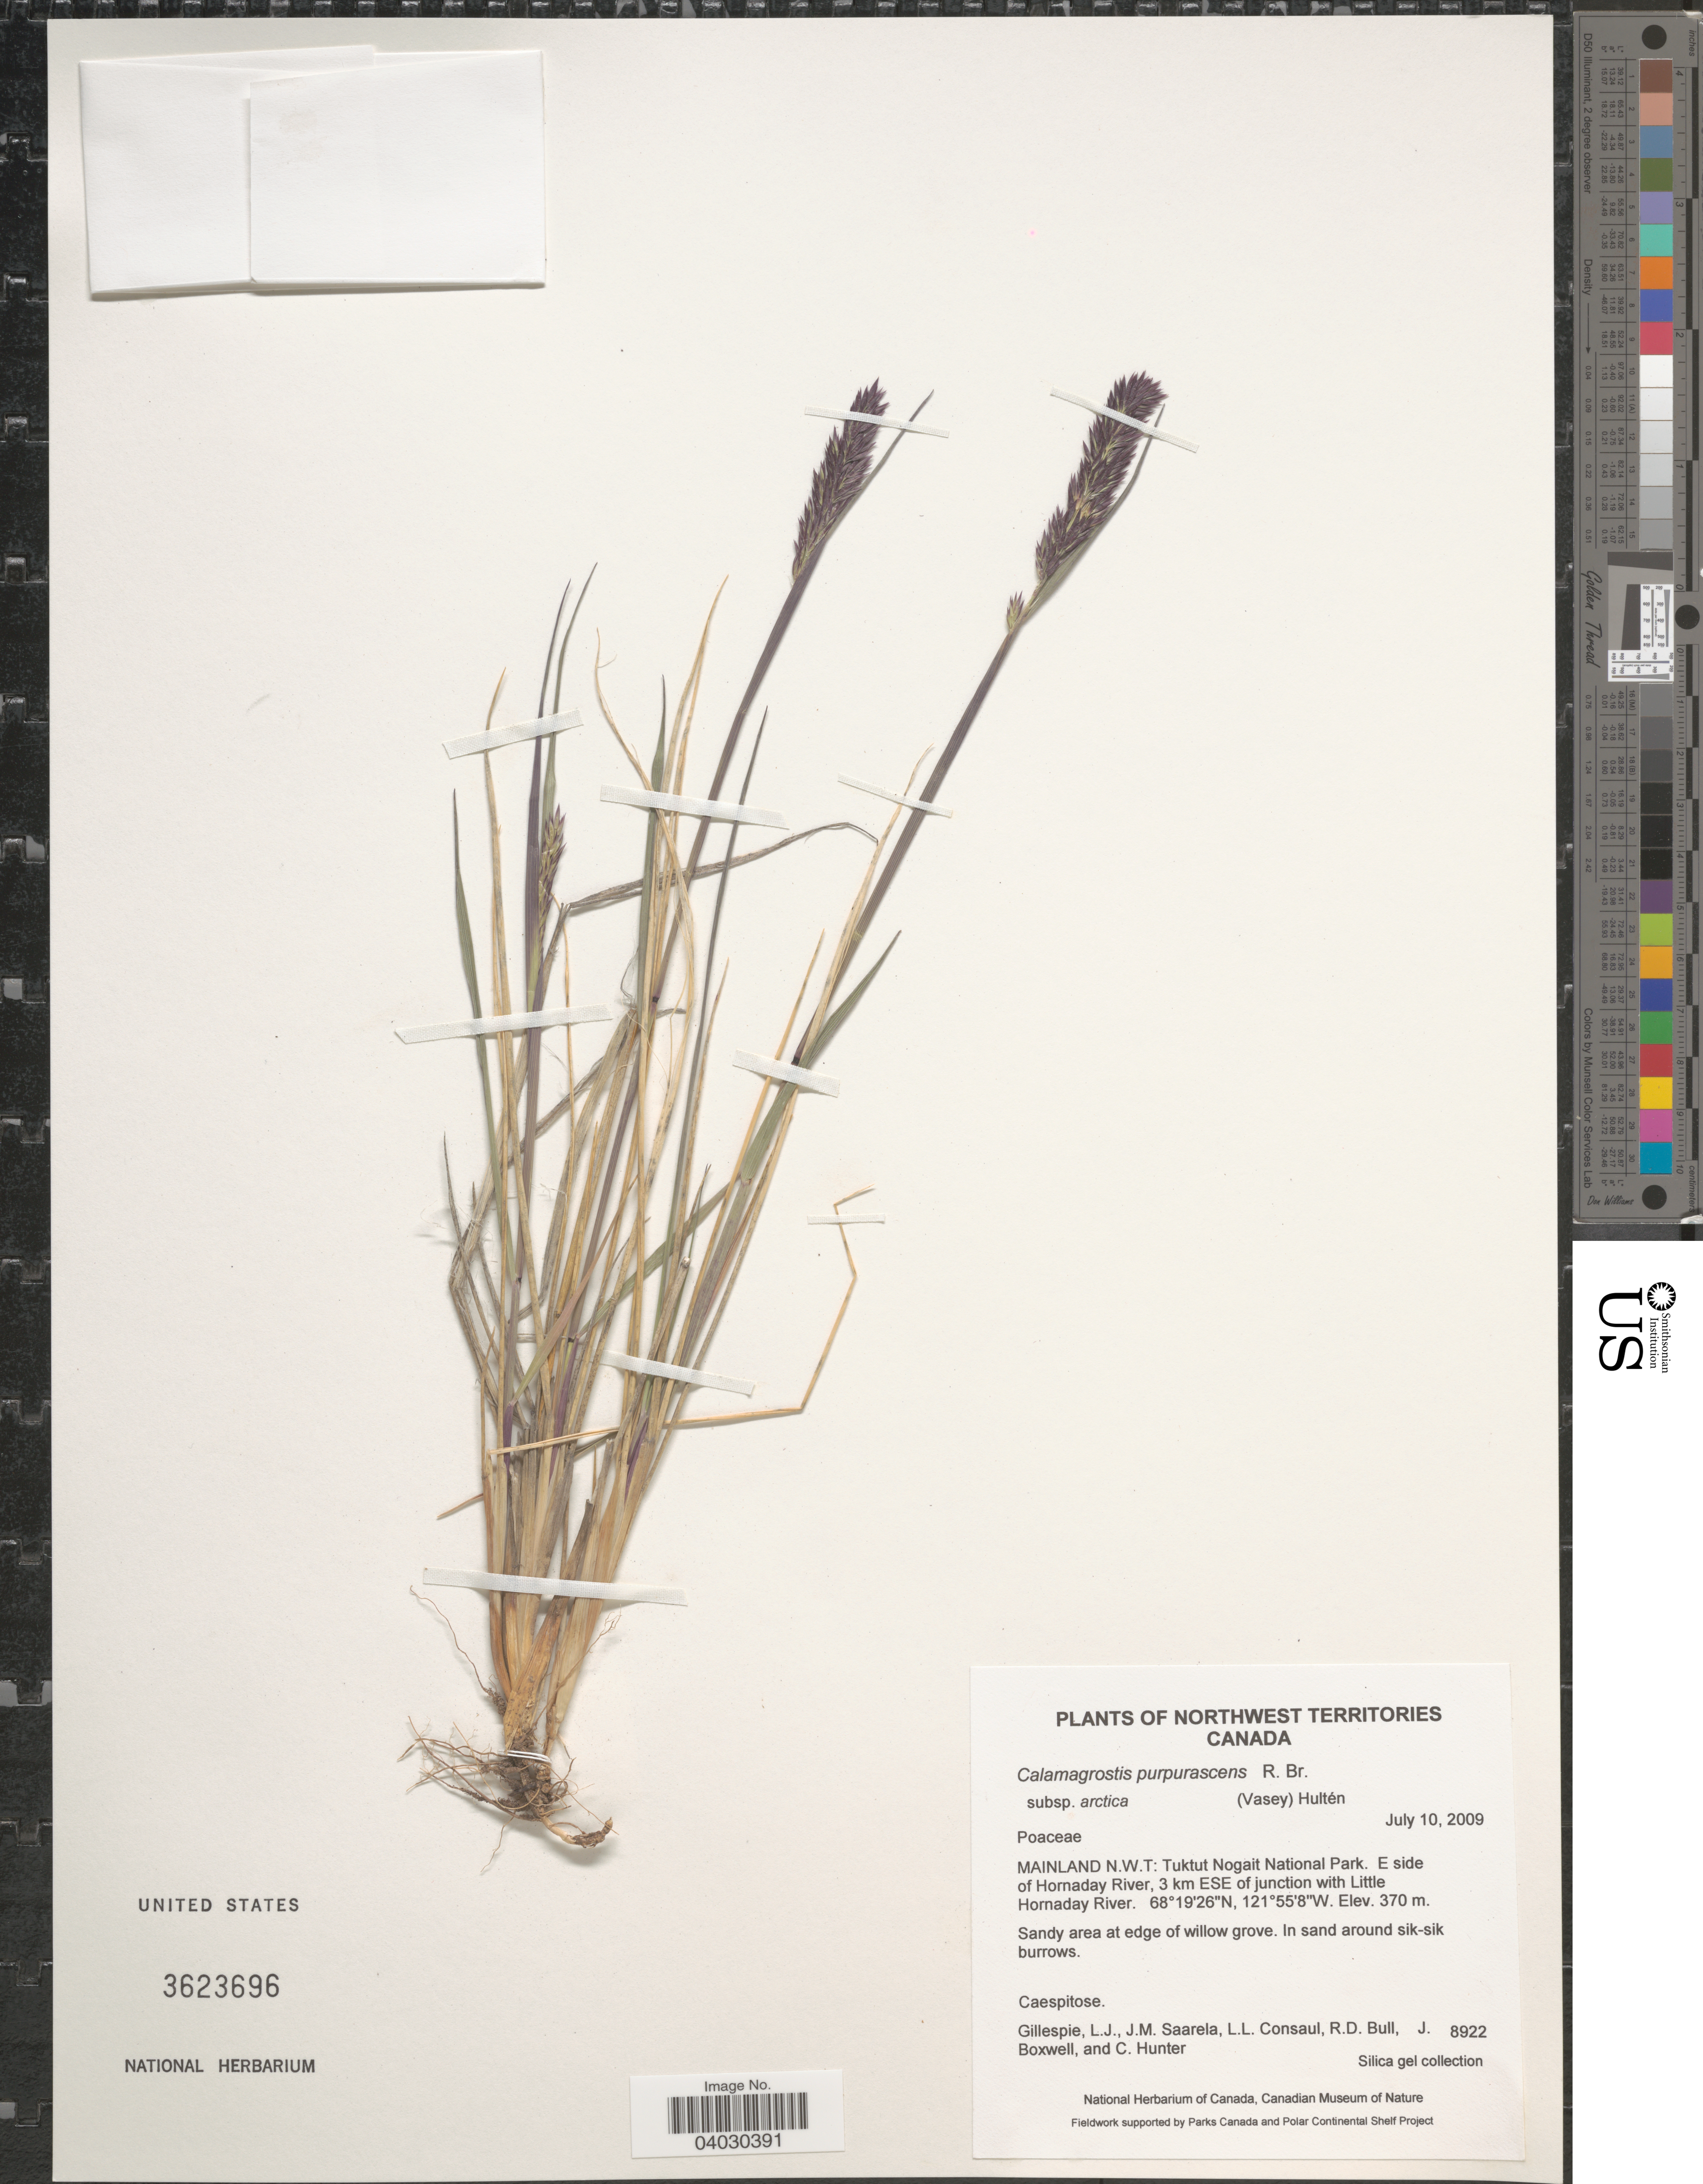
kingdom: Plantae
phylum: Tracheophyta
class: Liliopsida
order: Poales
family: Poaceae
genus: Calamagrostis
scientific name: Calamagrostis purpurascens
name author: R. Br.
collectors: L. Gillespie, J. Saarela, L. Consaul, R. Bull & et al.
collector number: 8922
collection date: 2009-07-10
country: Canada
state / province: Northwest Territories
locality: Mainland N.W.T: Tuktut Nogait National Park. E side of Hornaday River, 3 km ESE of junction with Little Hornaday River.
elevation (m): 370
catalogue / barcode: US 3623696